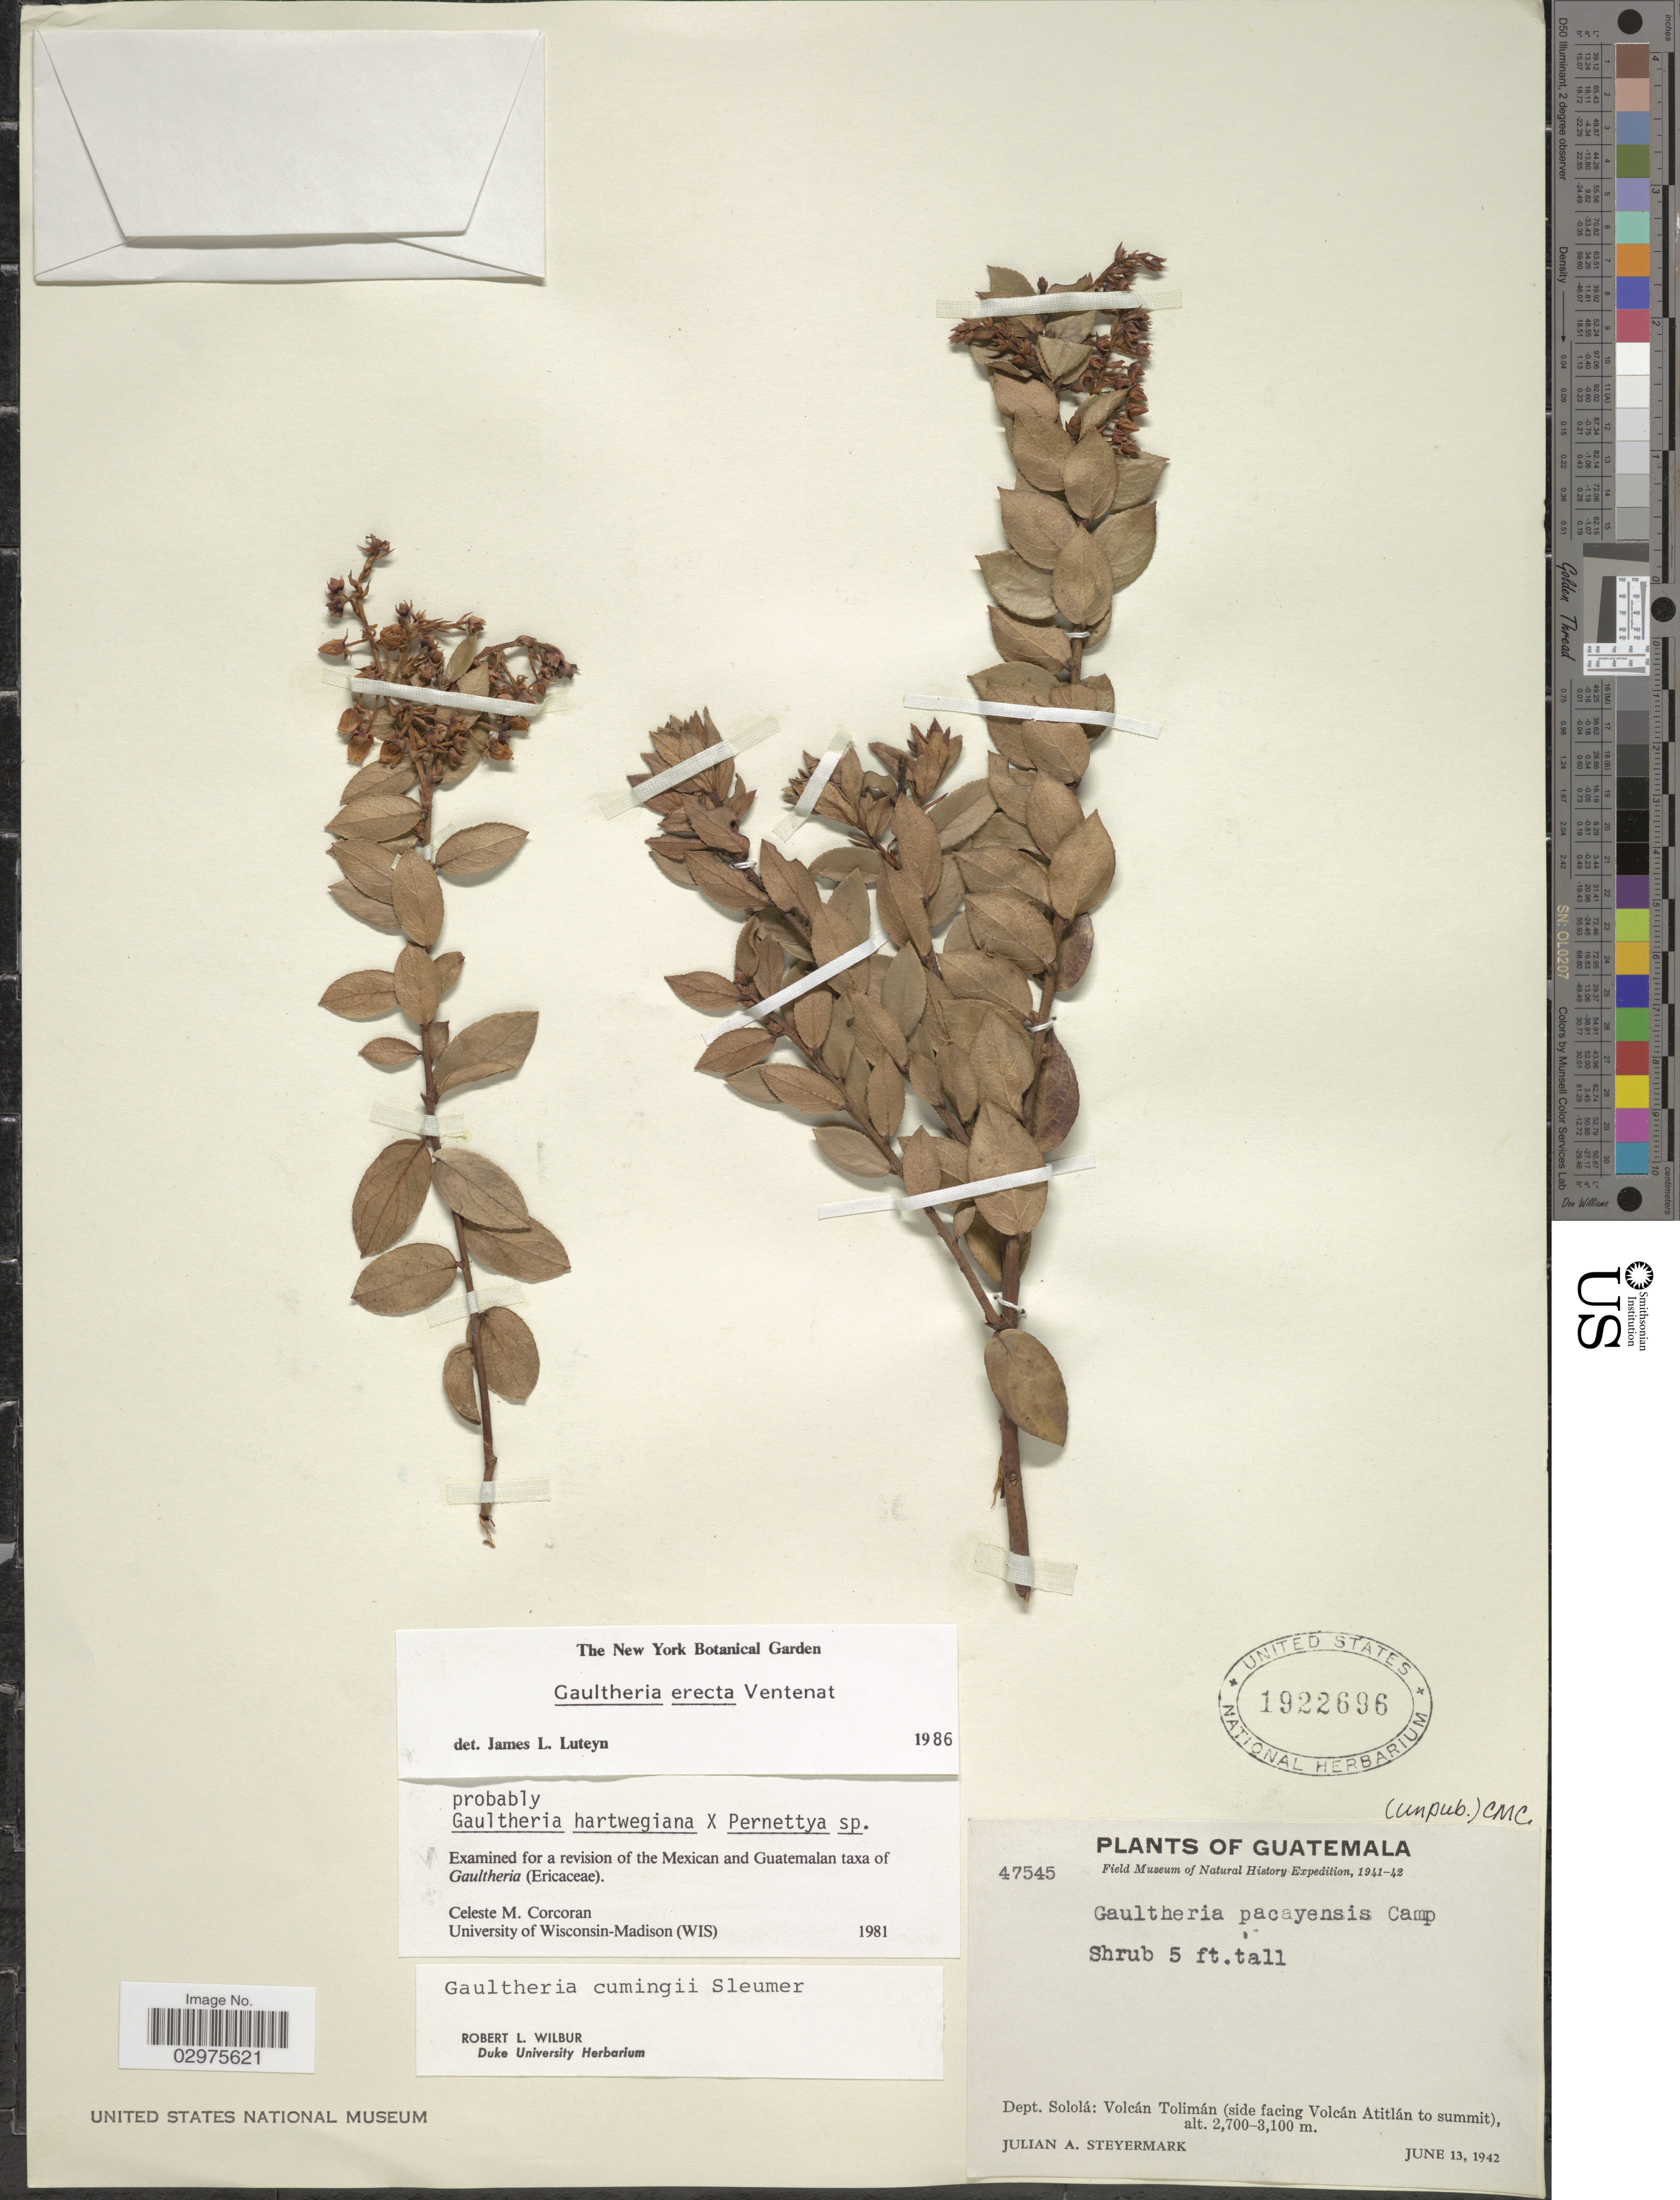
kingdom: Plantae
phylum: Tracheophyta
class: Magnoliopsida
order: Ericales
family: Ericaceae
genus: Gaultheria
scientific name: Gaultheria erecta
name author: Vent.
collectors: J. Steyermark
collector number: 47545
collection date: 1942-06-13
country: Guatemala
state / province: Sololá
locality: Dept. Sololá: Volcán Tolimán (side facing Volcán Atitlán to summit).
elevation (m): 2700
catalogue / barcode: US 1922696